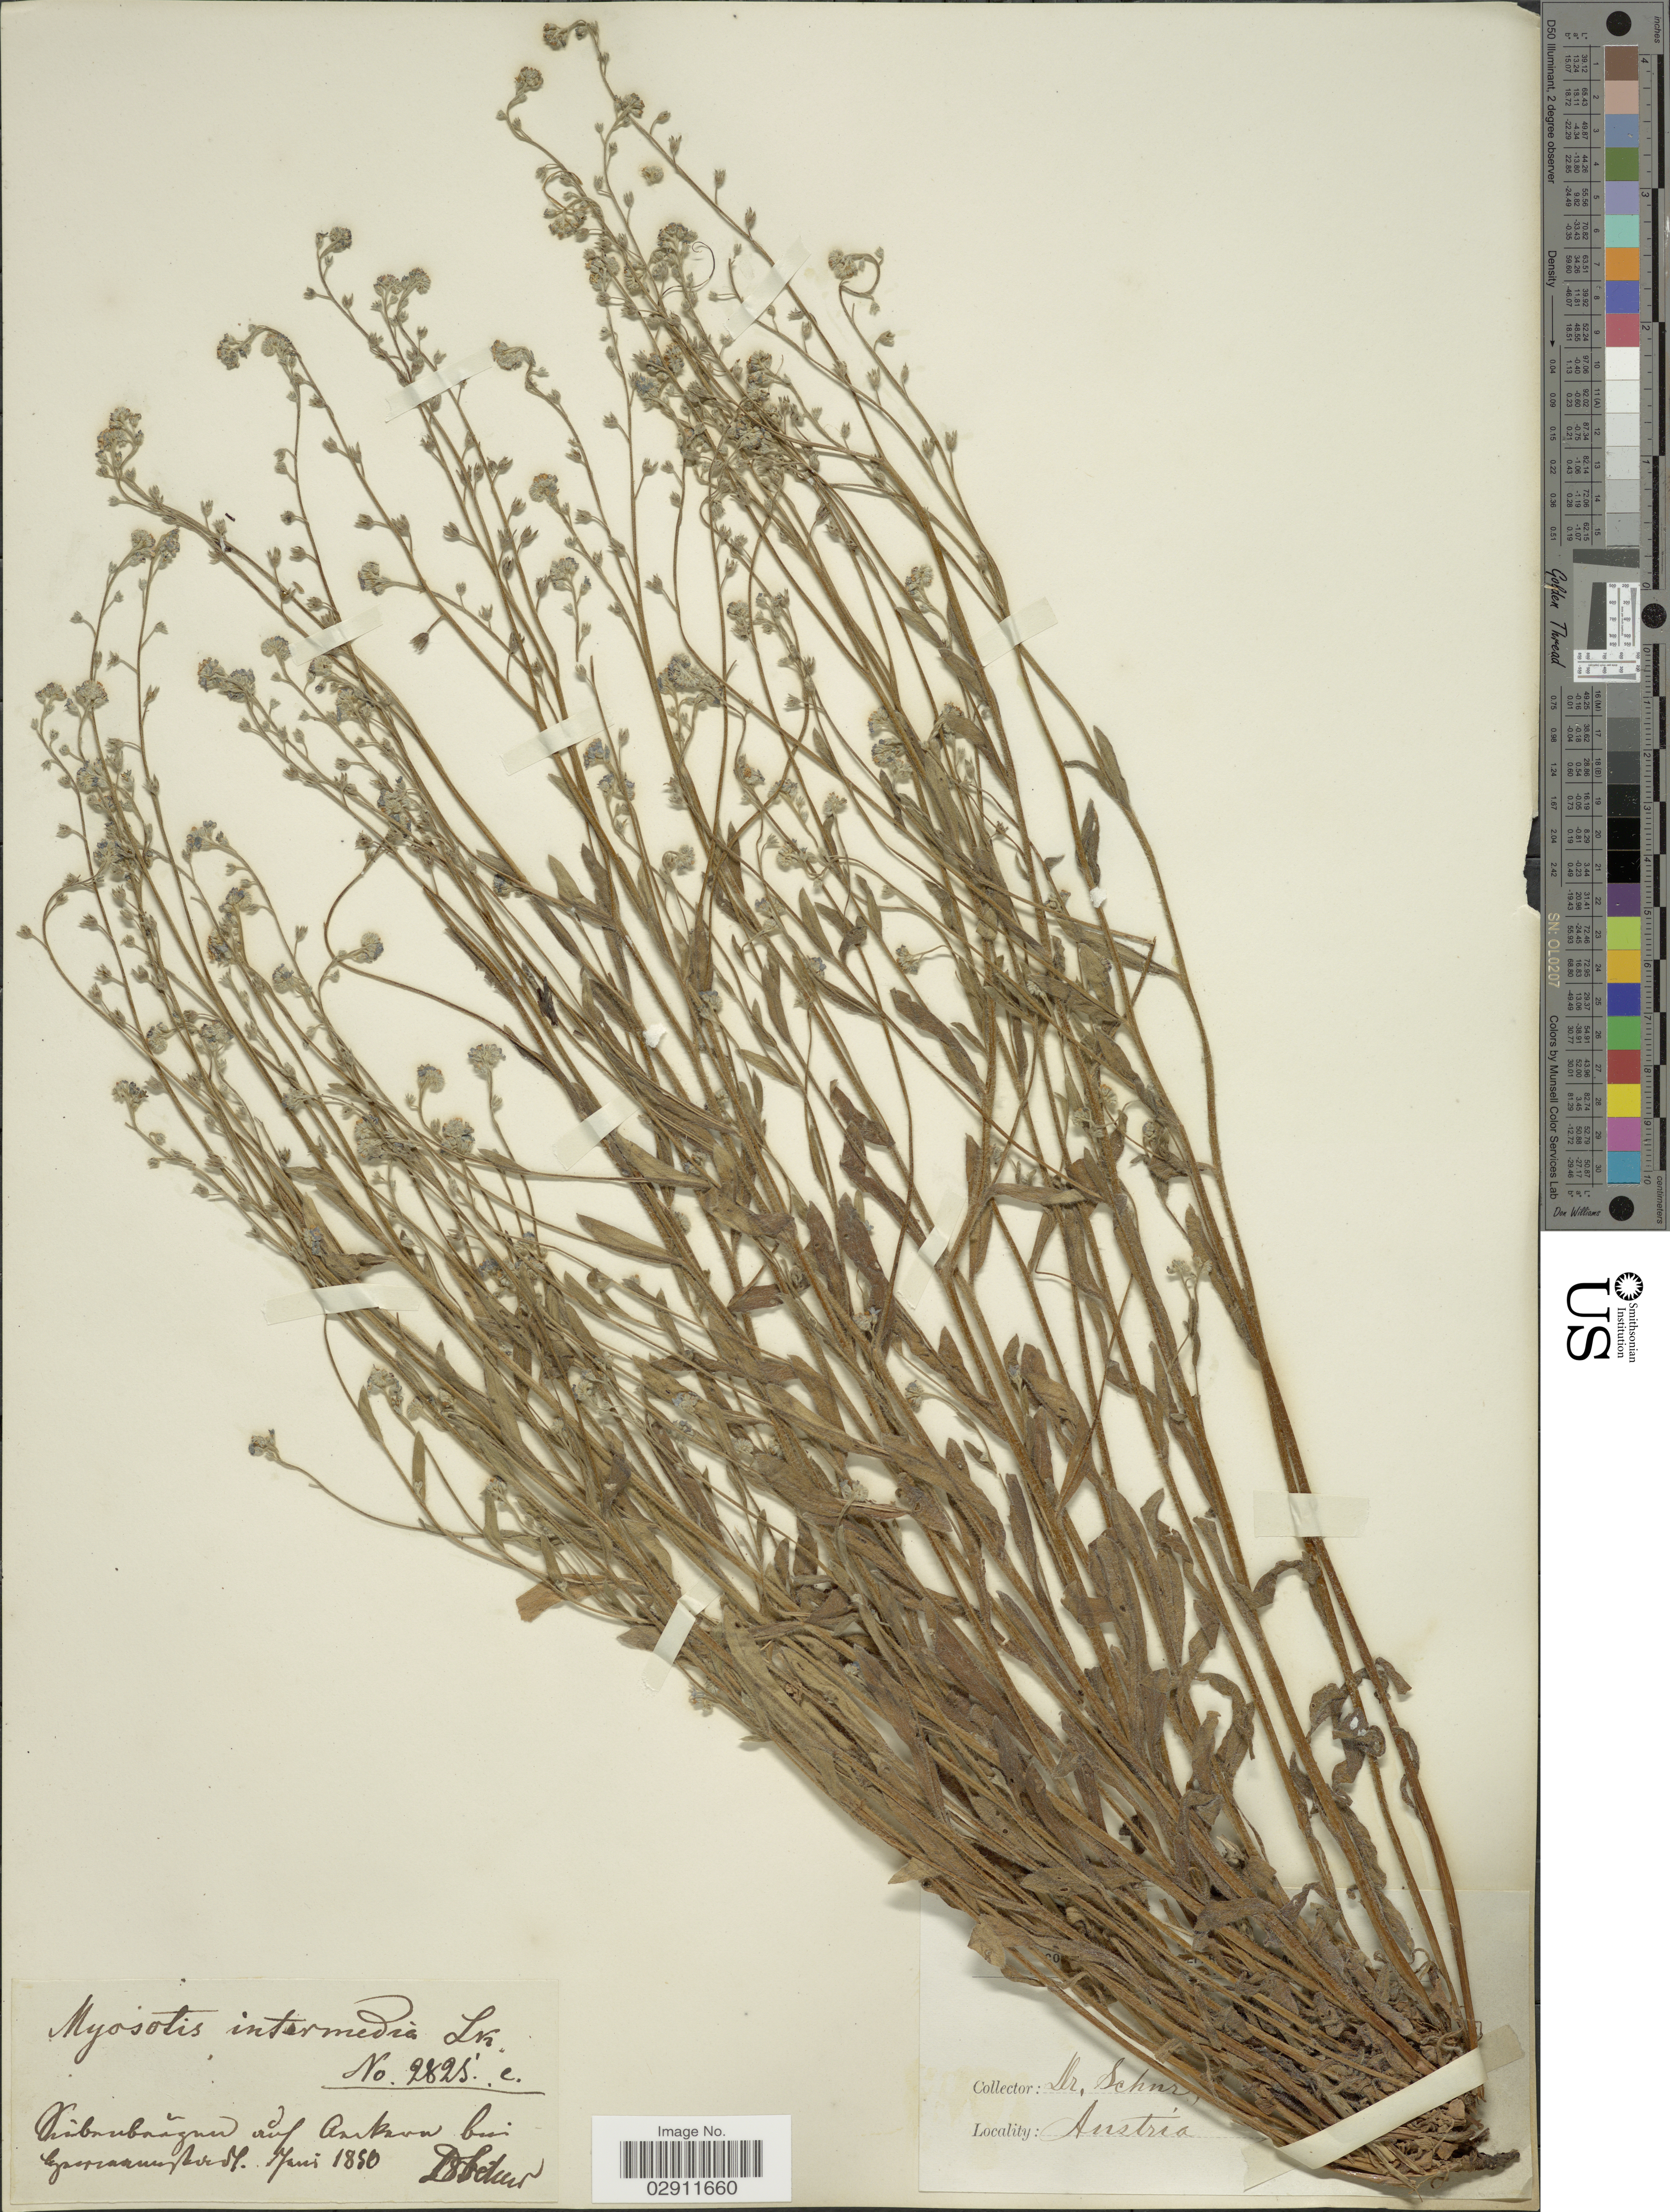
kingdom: Plantae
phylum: Tracheophyta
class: Magnoliopsida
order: Boraginales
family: Boraginaceae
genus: Myosotis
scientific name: Myosotis intermedia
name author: Link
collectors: Schur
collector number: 2825e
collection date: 1850-06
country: Austria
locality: [illegible text] auf Amkava[interpreted] bei [illegible text].